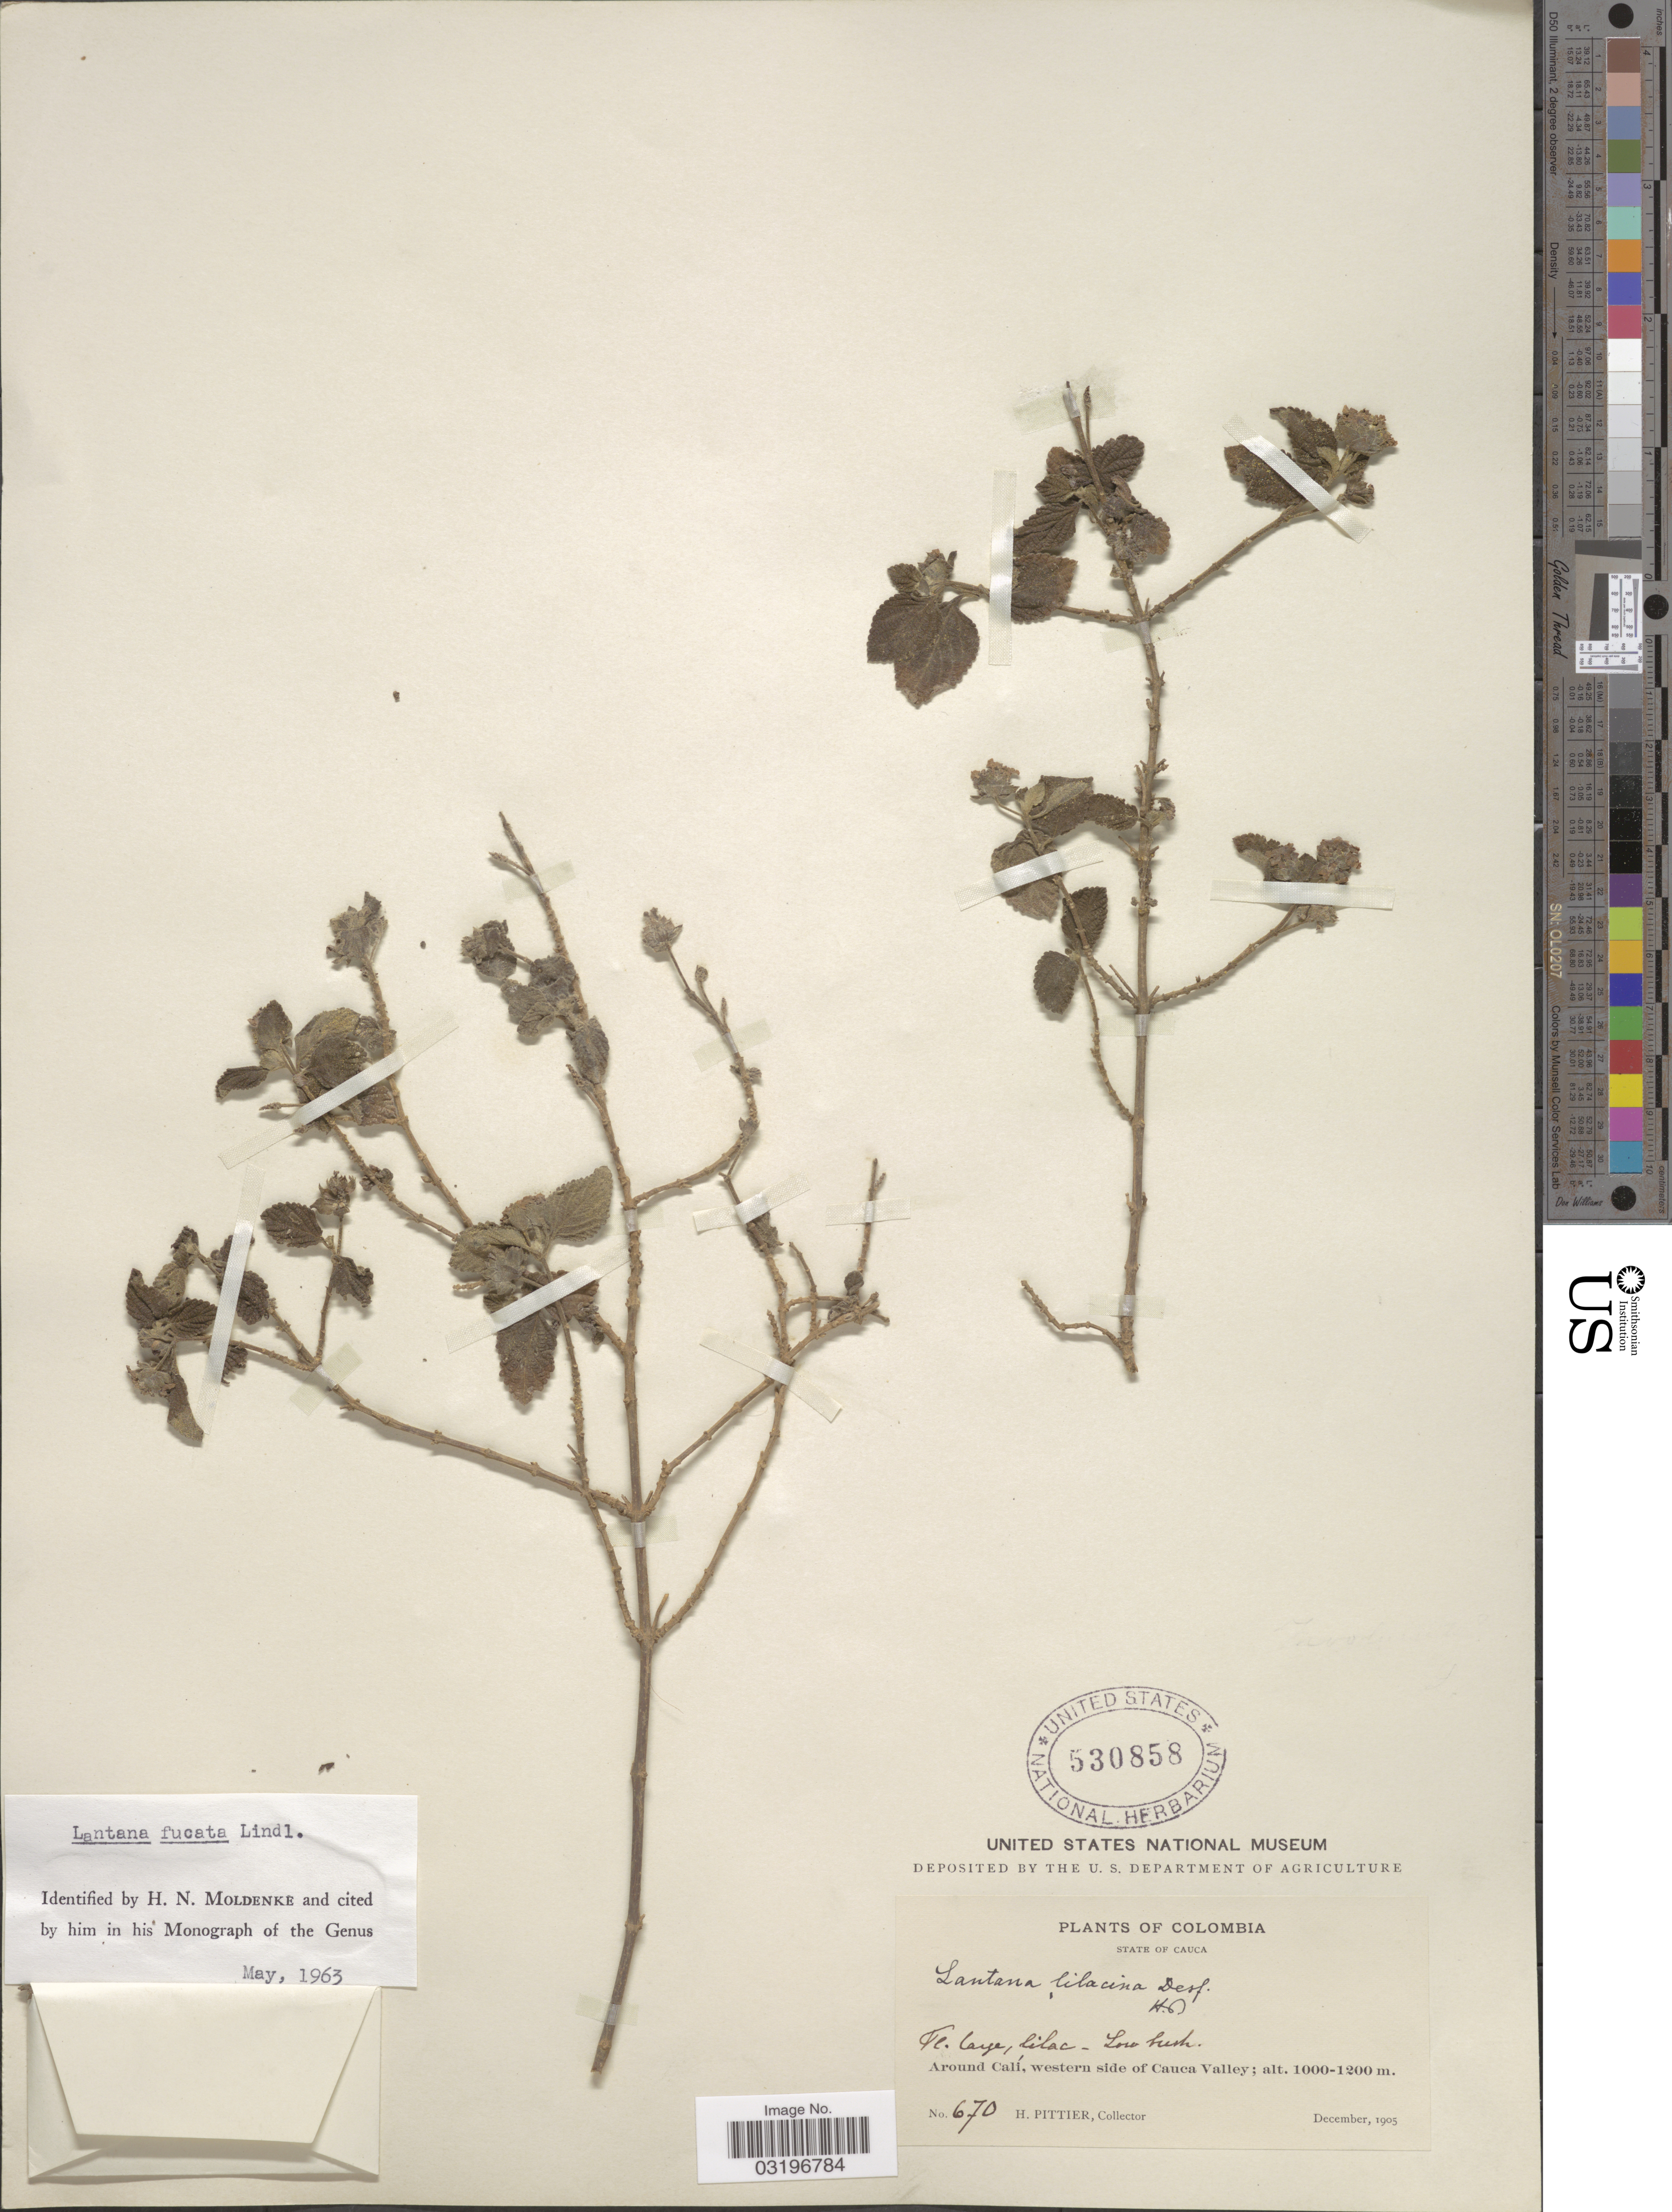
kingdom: Plantae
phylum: Tracheophyta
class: Magnoliopsida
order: Lamiales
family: Verbenaceae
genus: Lantana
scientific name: Lantana fucata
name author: Lindl.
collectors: H. F. Pittier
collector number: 670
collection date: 1905-12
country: Colombia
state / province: Cauca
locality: Around Calí, western side of Cauca Valley.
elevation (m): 1000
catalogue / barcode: US 530858